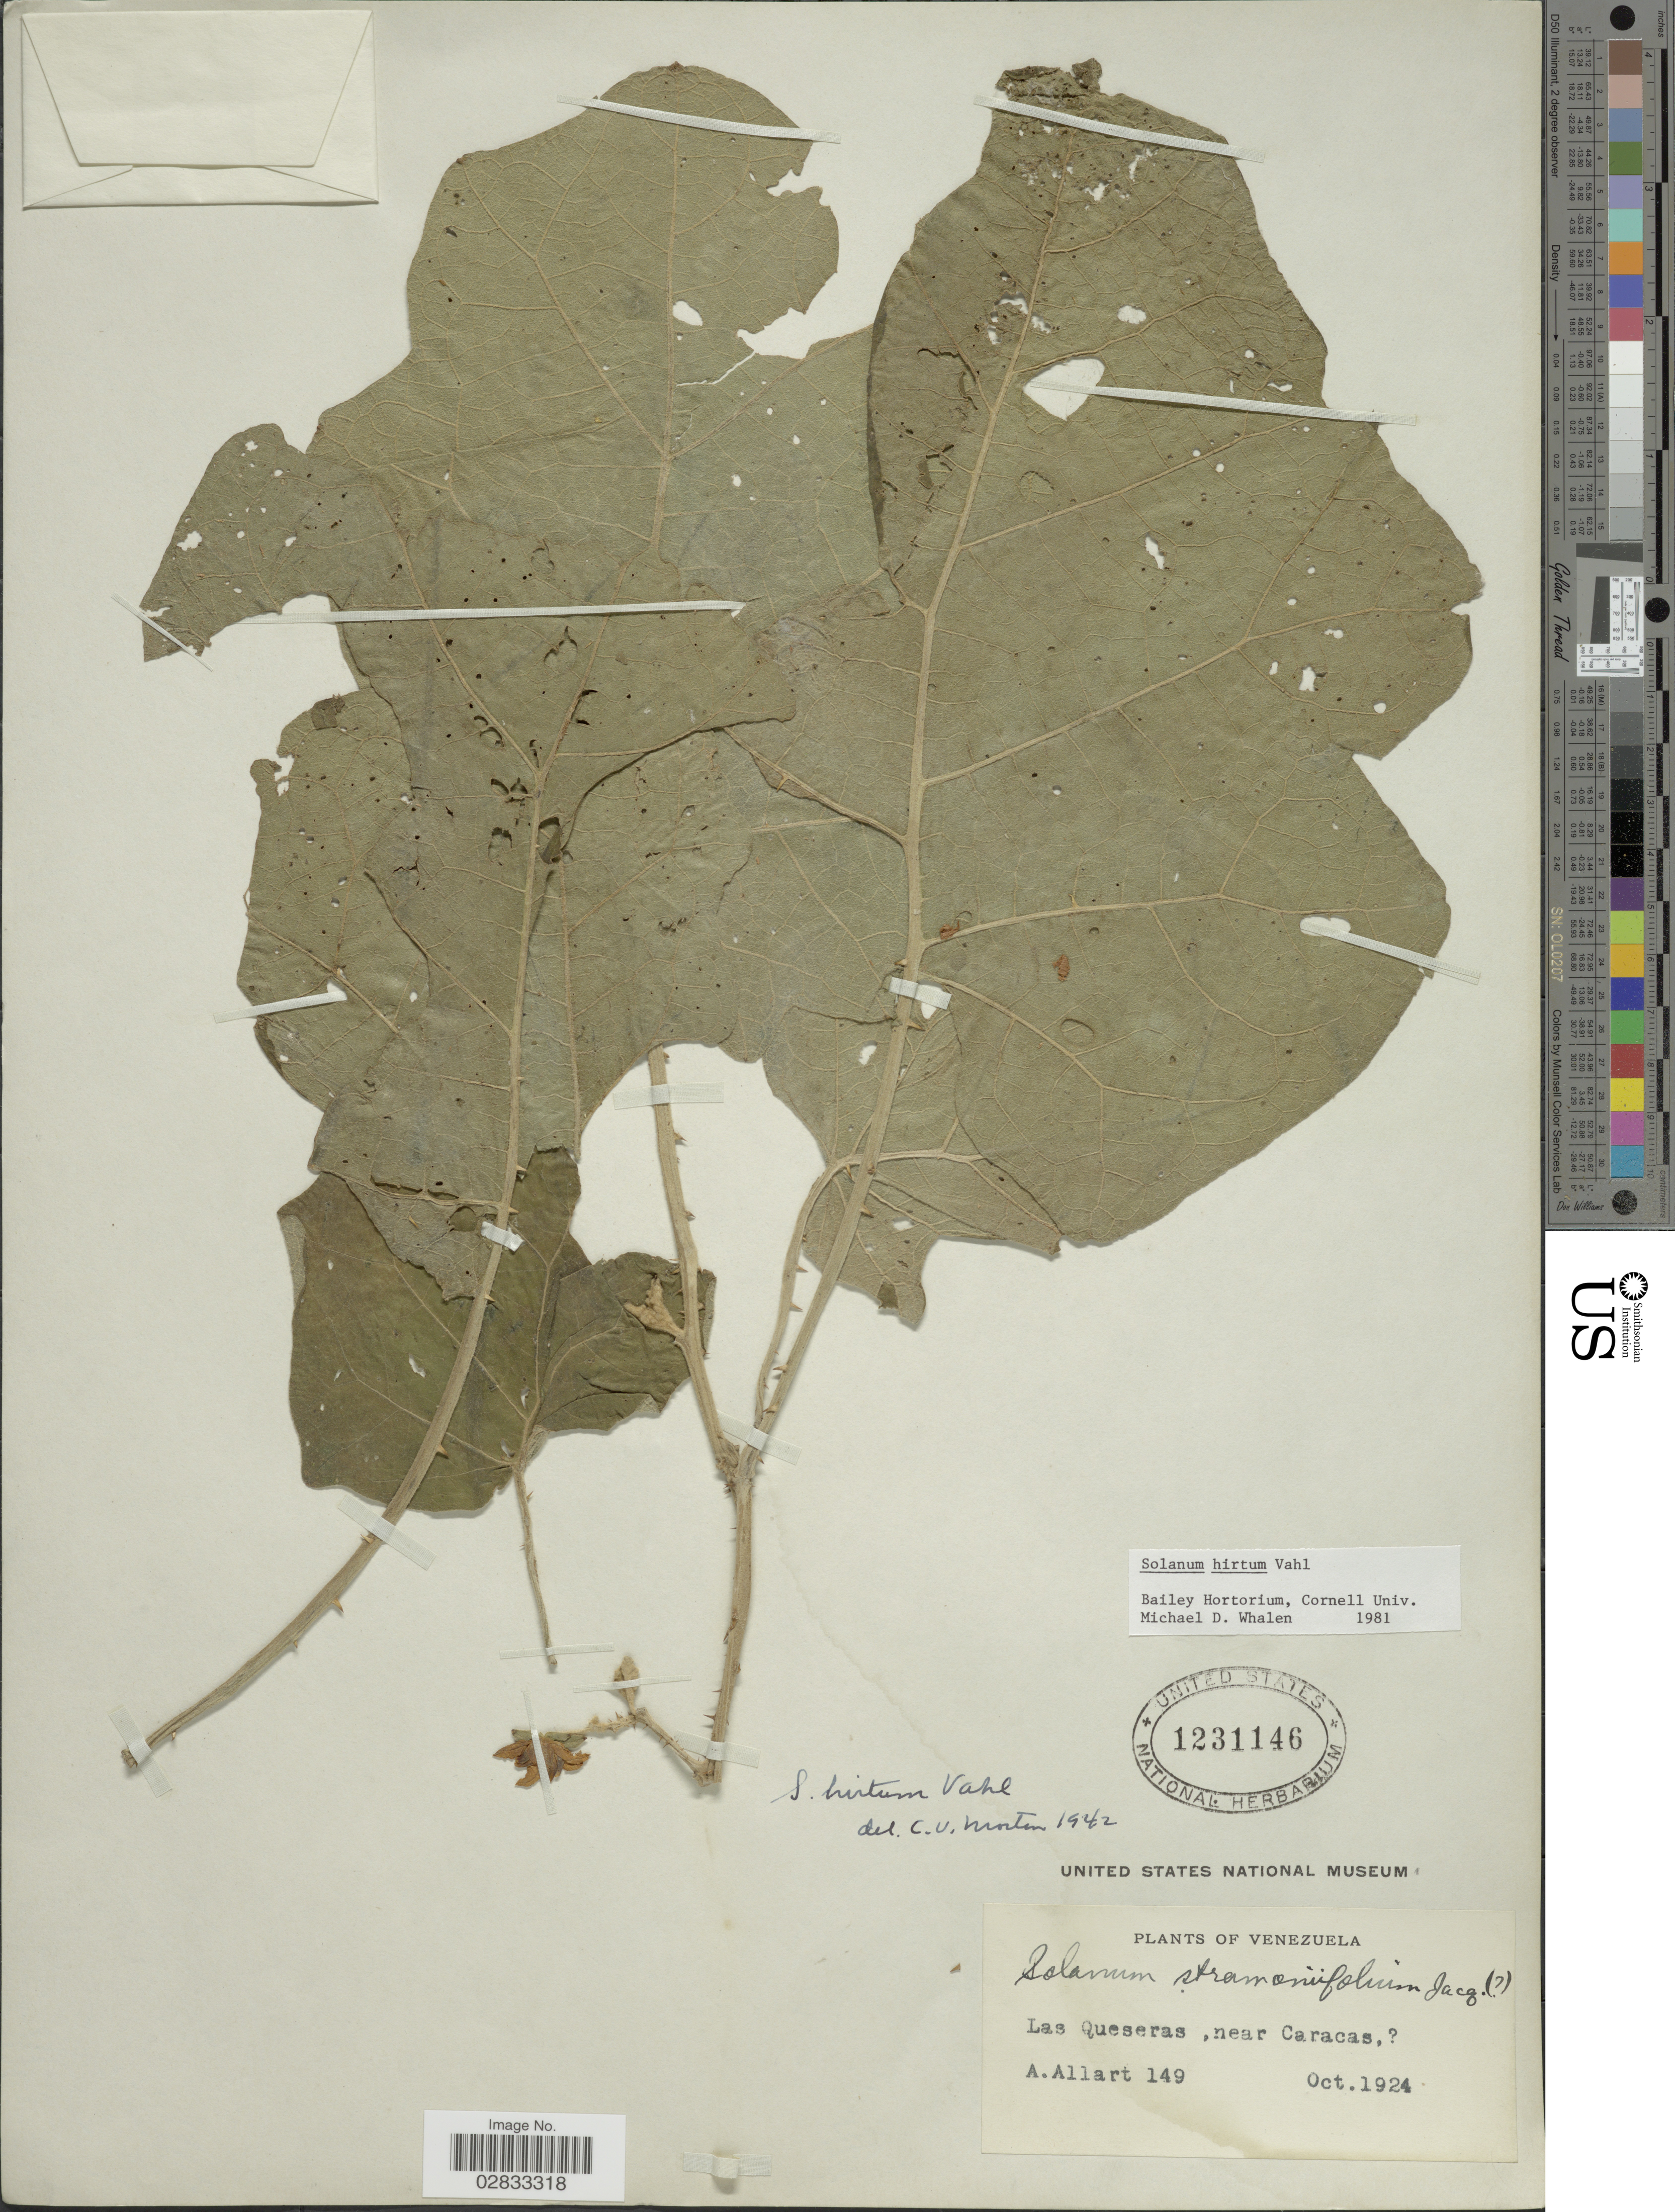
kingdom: Plantae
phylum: Tracheophyta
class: Magnoliopsida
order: Solanales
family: Solanaceae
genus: Solanum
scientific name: Solanum hirtum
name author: Vahl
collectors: A. Allart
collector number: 149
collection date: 1924-10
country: Venezuela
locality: Las Queseras, near Caracas.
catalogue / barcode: US 1231146